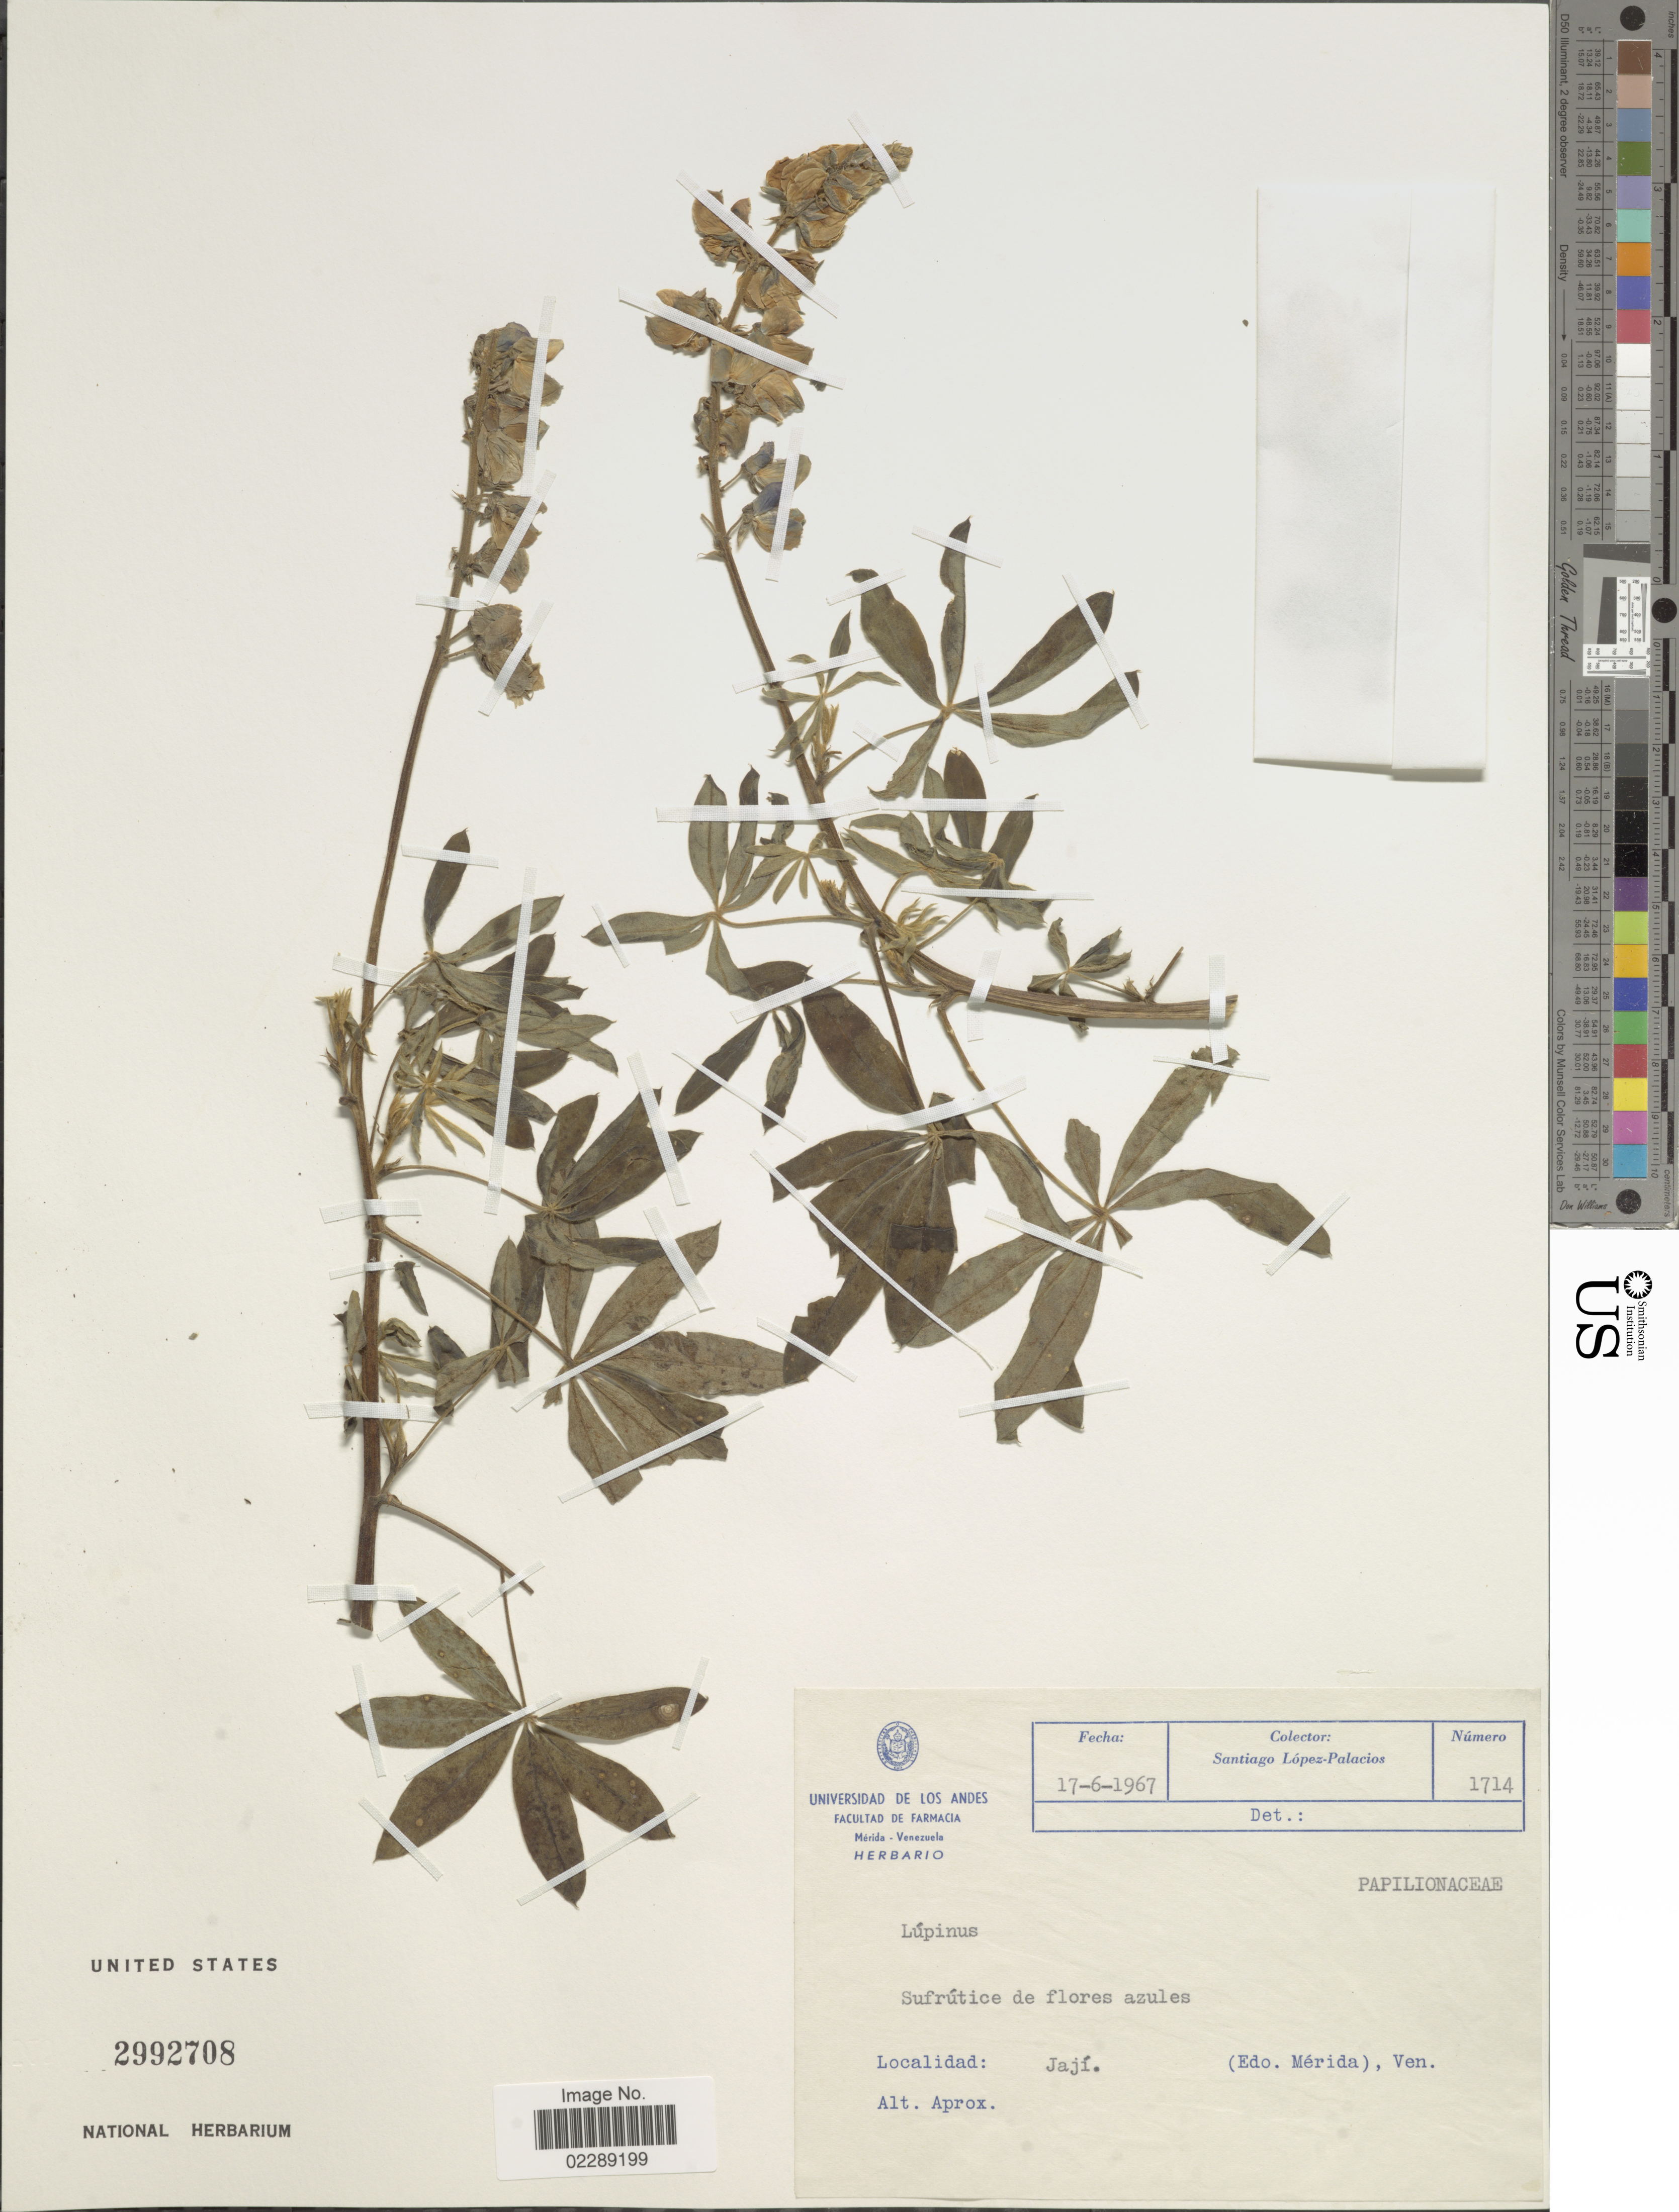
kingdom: Plantae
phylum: Tracheophyta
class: Magnoliopsida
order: Fabales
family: Fabaceae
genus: Lupinus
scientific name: Lupinus sp.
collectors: S. López-Palacios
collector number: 1714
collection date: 1967-06-17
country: Venezuela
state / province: Mérida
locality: Jají. (Edo. Mérida), Ven.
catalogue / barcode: US 2992708